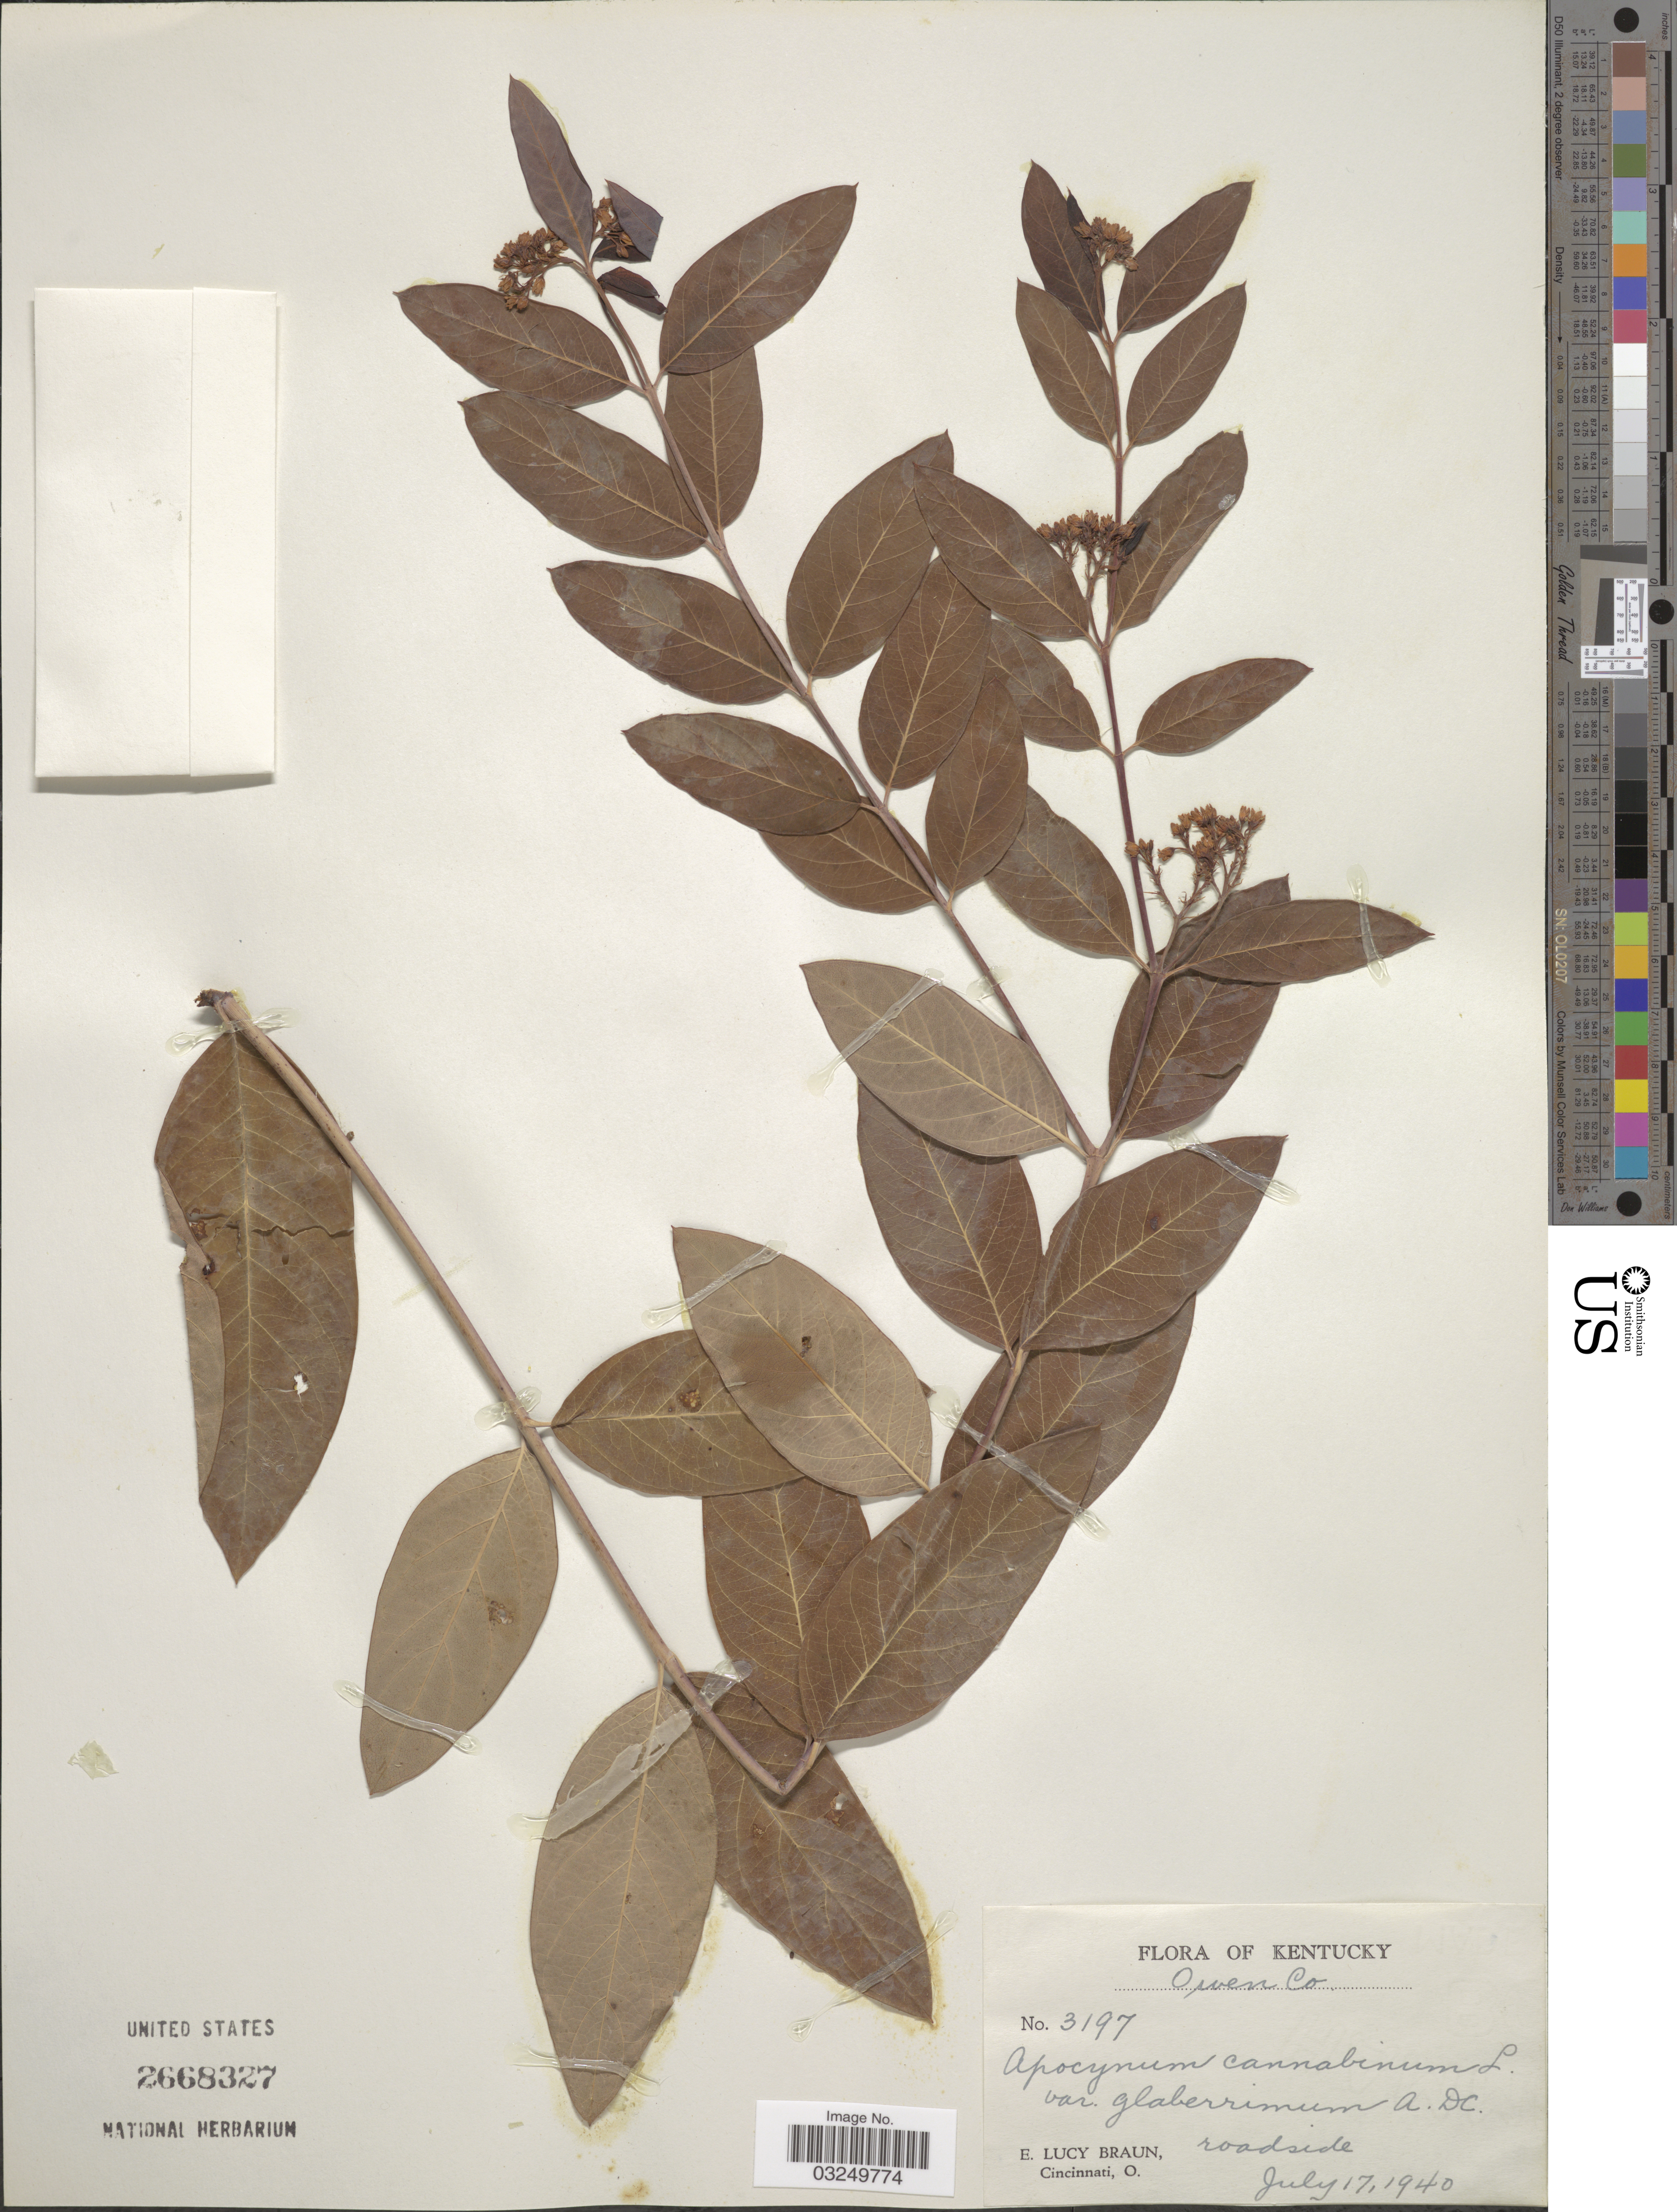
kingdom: Plantae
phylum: Tracheophyta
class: Magnoliopsida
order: Gentianales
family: Apocynaceae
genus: Apocynum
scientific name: Apocynum cannabinum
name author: L.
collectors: E. L. Braun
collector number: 3197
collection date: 1940-07-17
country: United States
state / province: Kentucky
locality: Owen Co.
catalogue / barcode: US 2668327